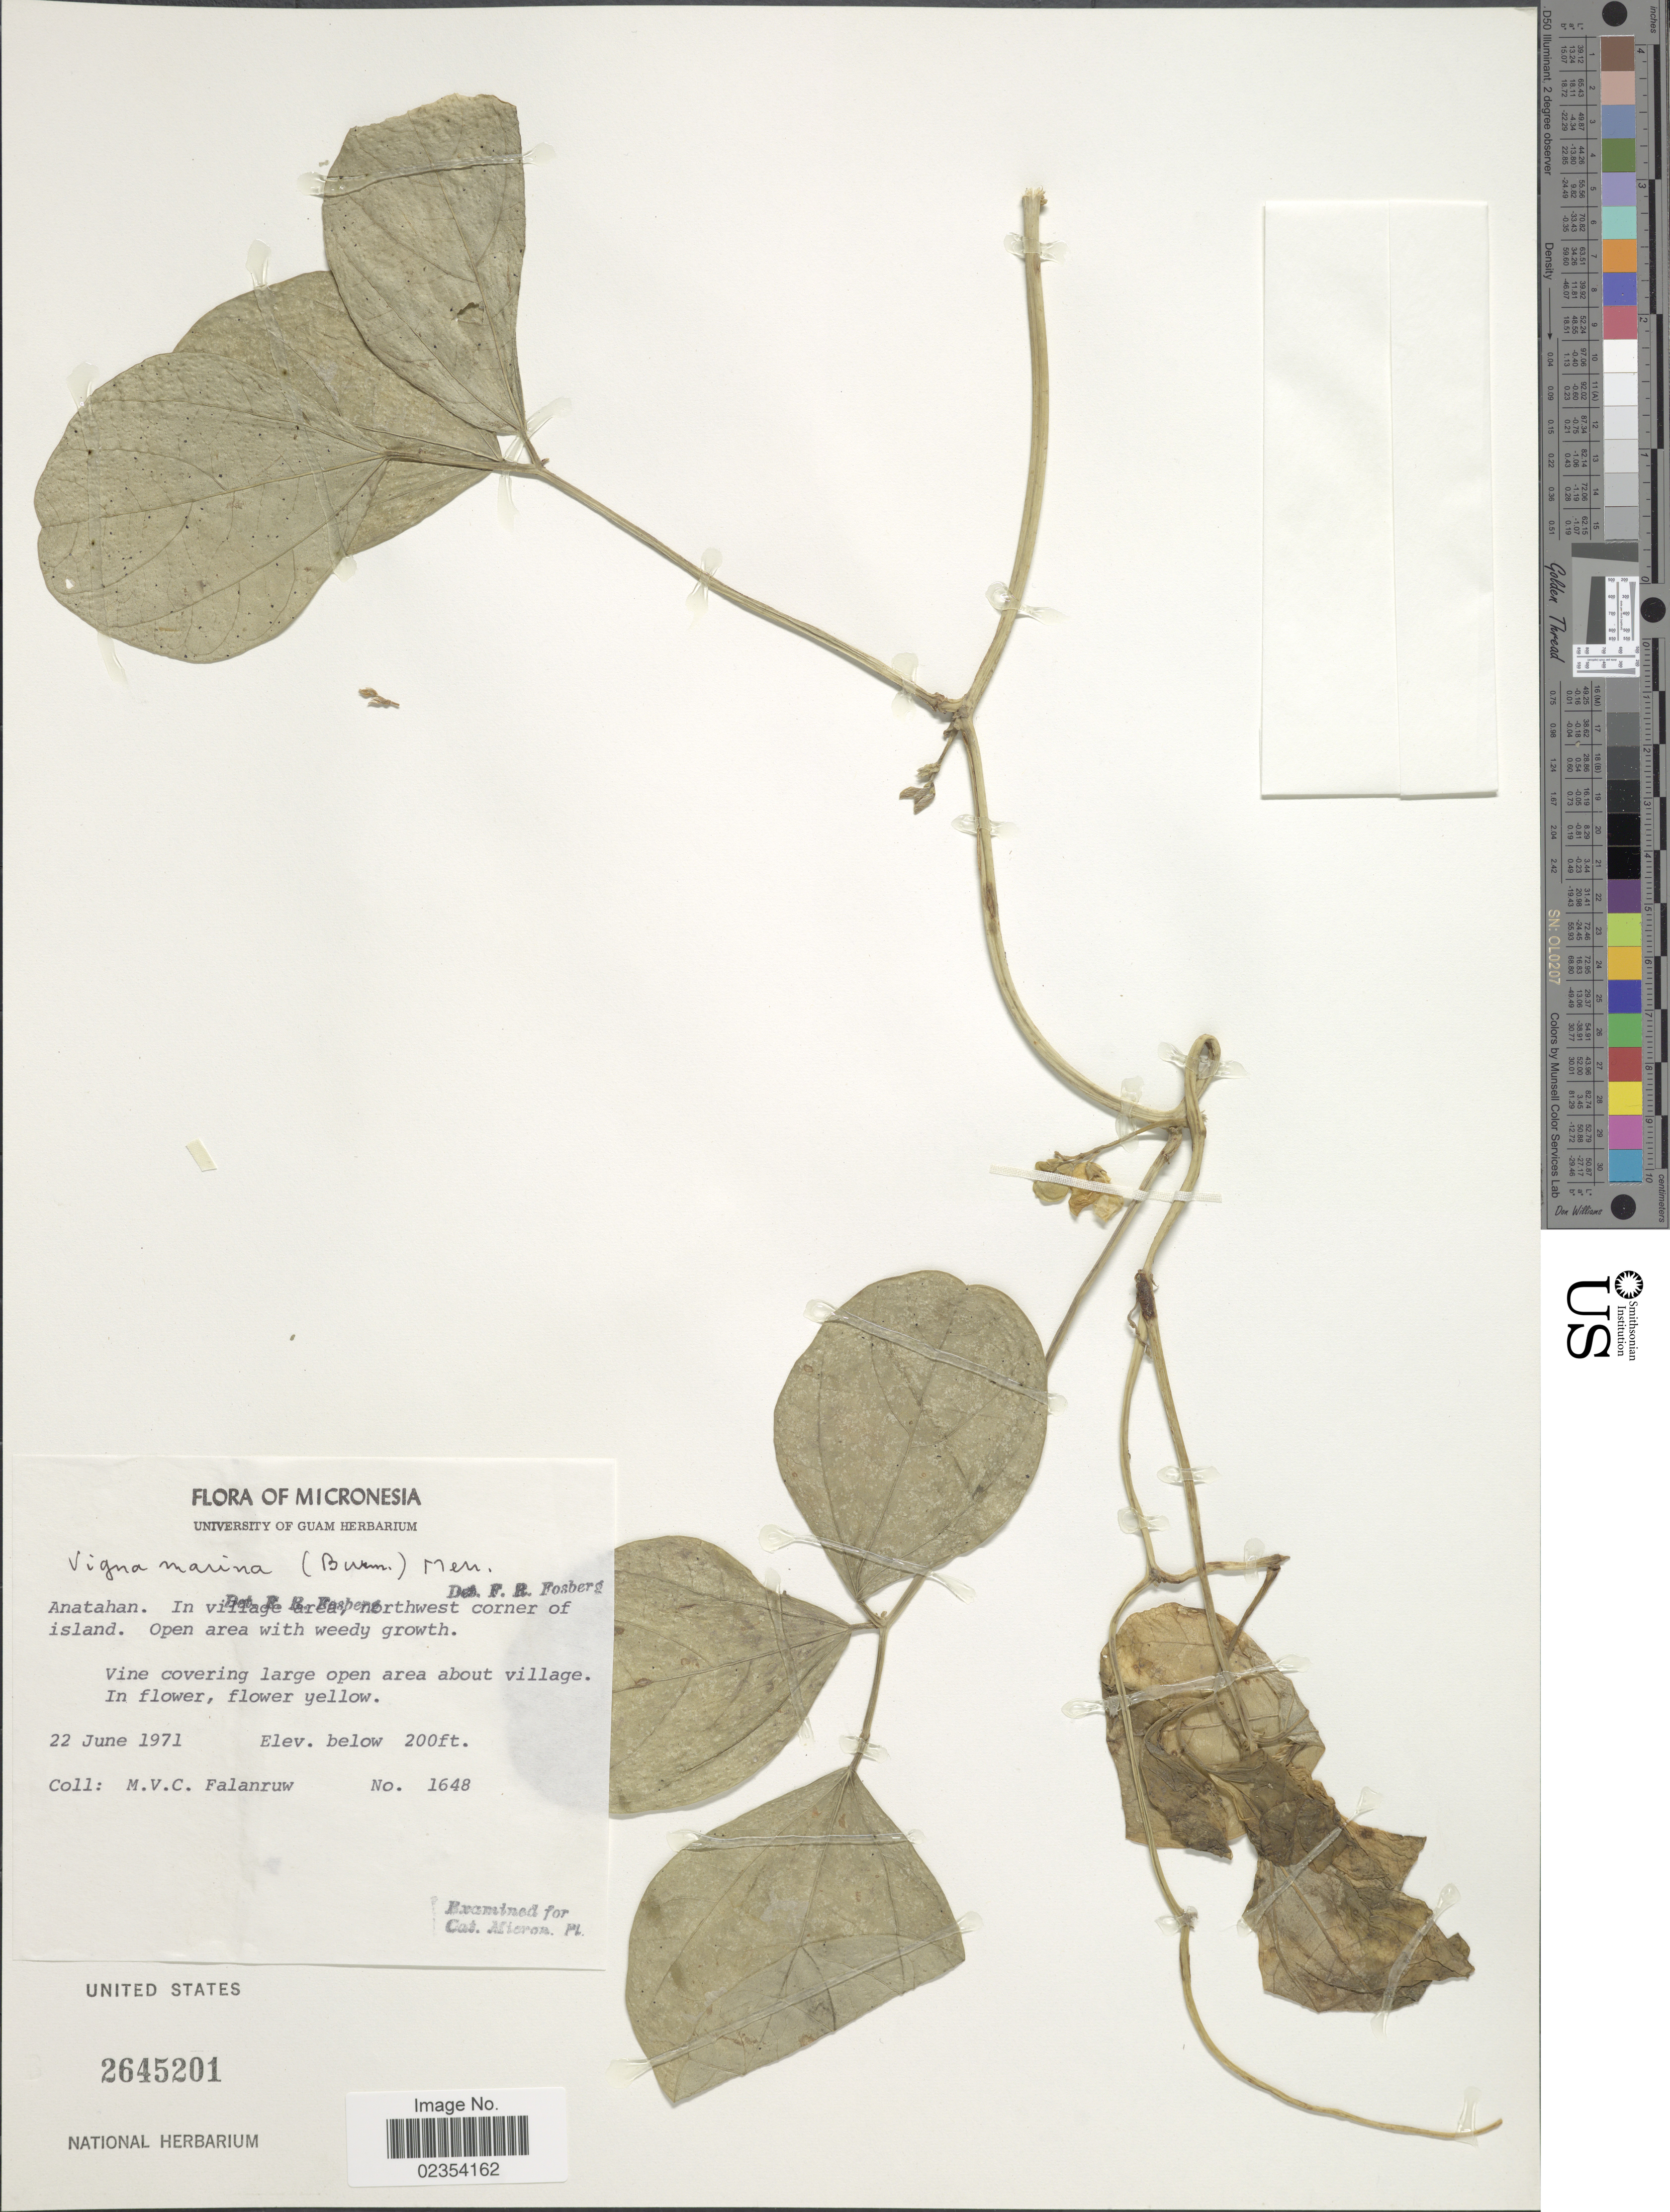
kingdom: Plantae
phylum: Tracheophyta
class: Magnoliopsida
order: Fabales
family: Fabaceae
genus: Vigna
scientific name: Vigna marina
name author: (Burm.) Merr.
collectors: M. V. Falanruw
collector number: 1648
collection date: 1971-06-22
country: Northern Mariana Islands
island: Anatahan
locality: Anatahan, in village area, northwest corner of island, covering large open area about village.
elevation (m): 61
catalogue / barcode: US 2645201